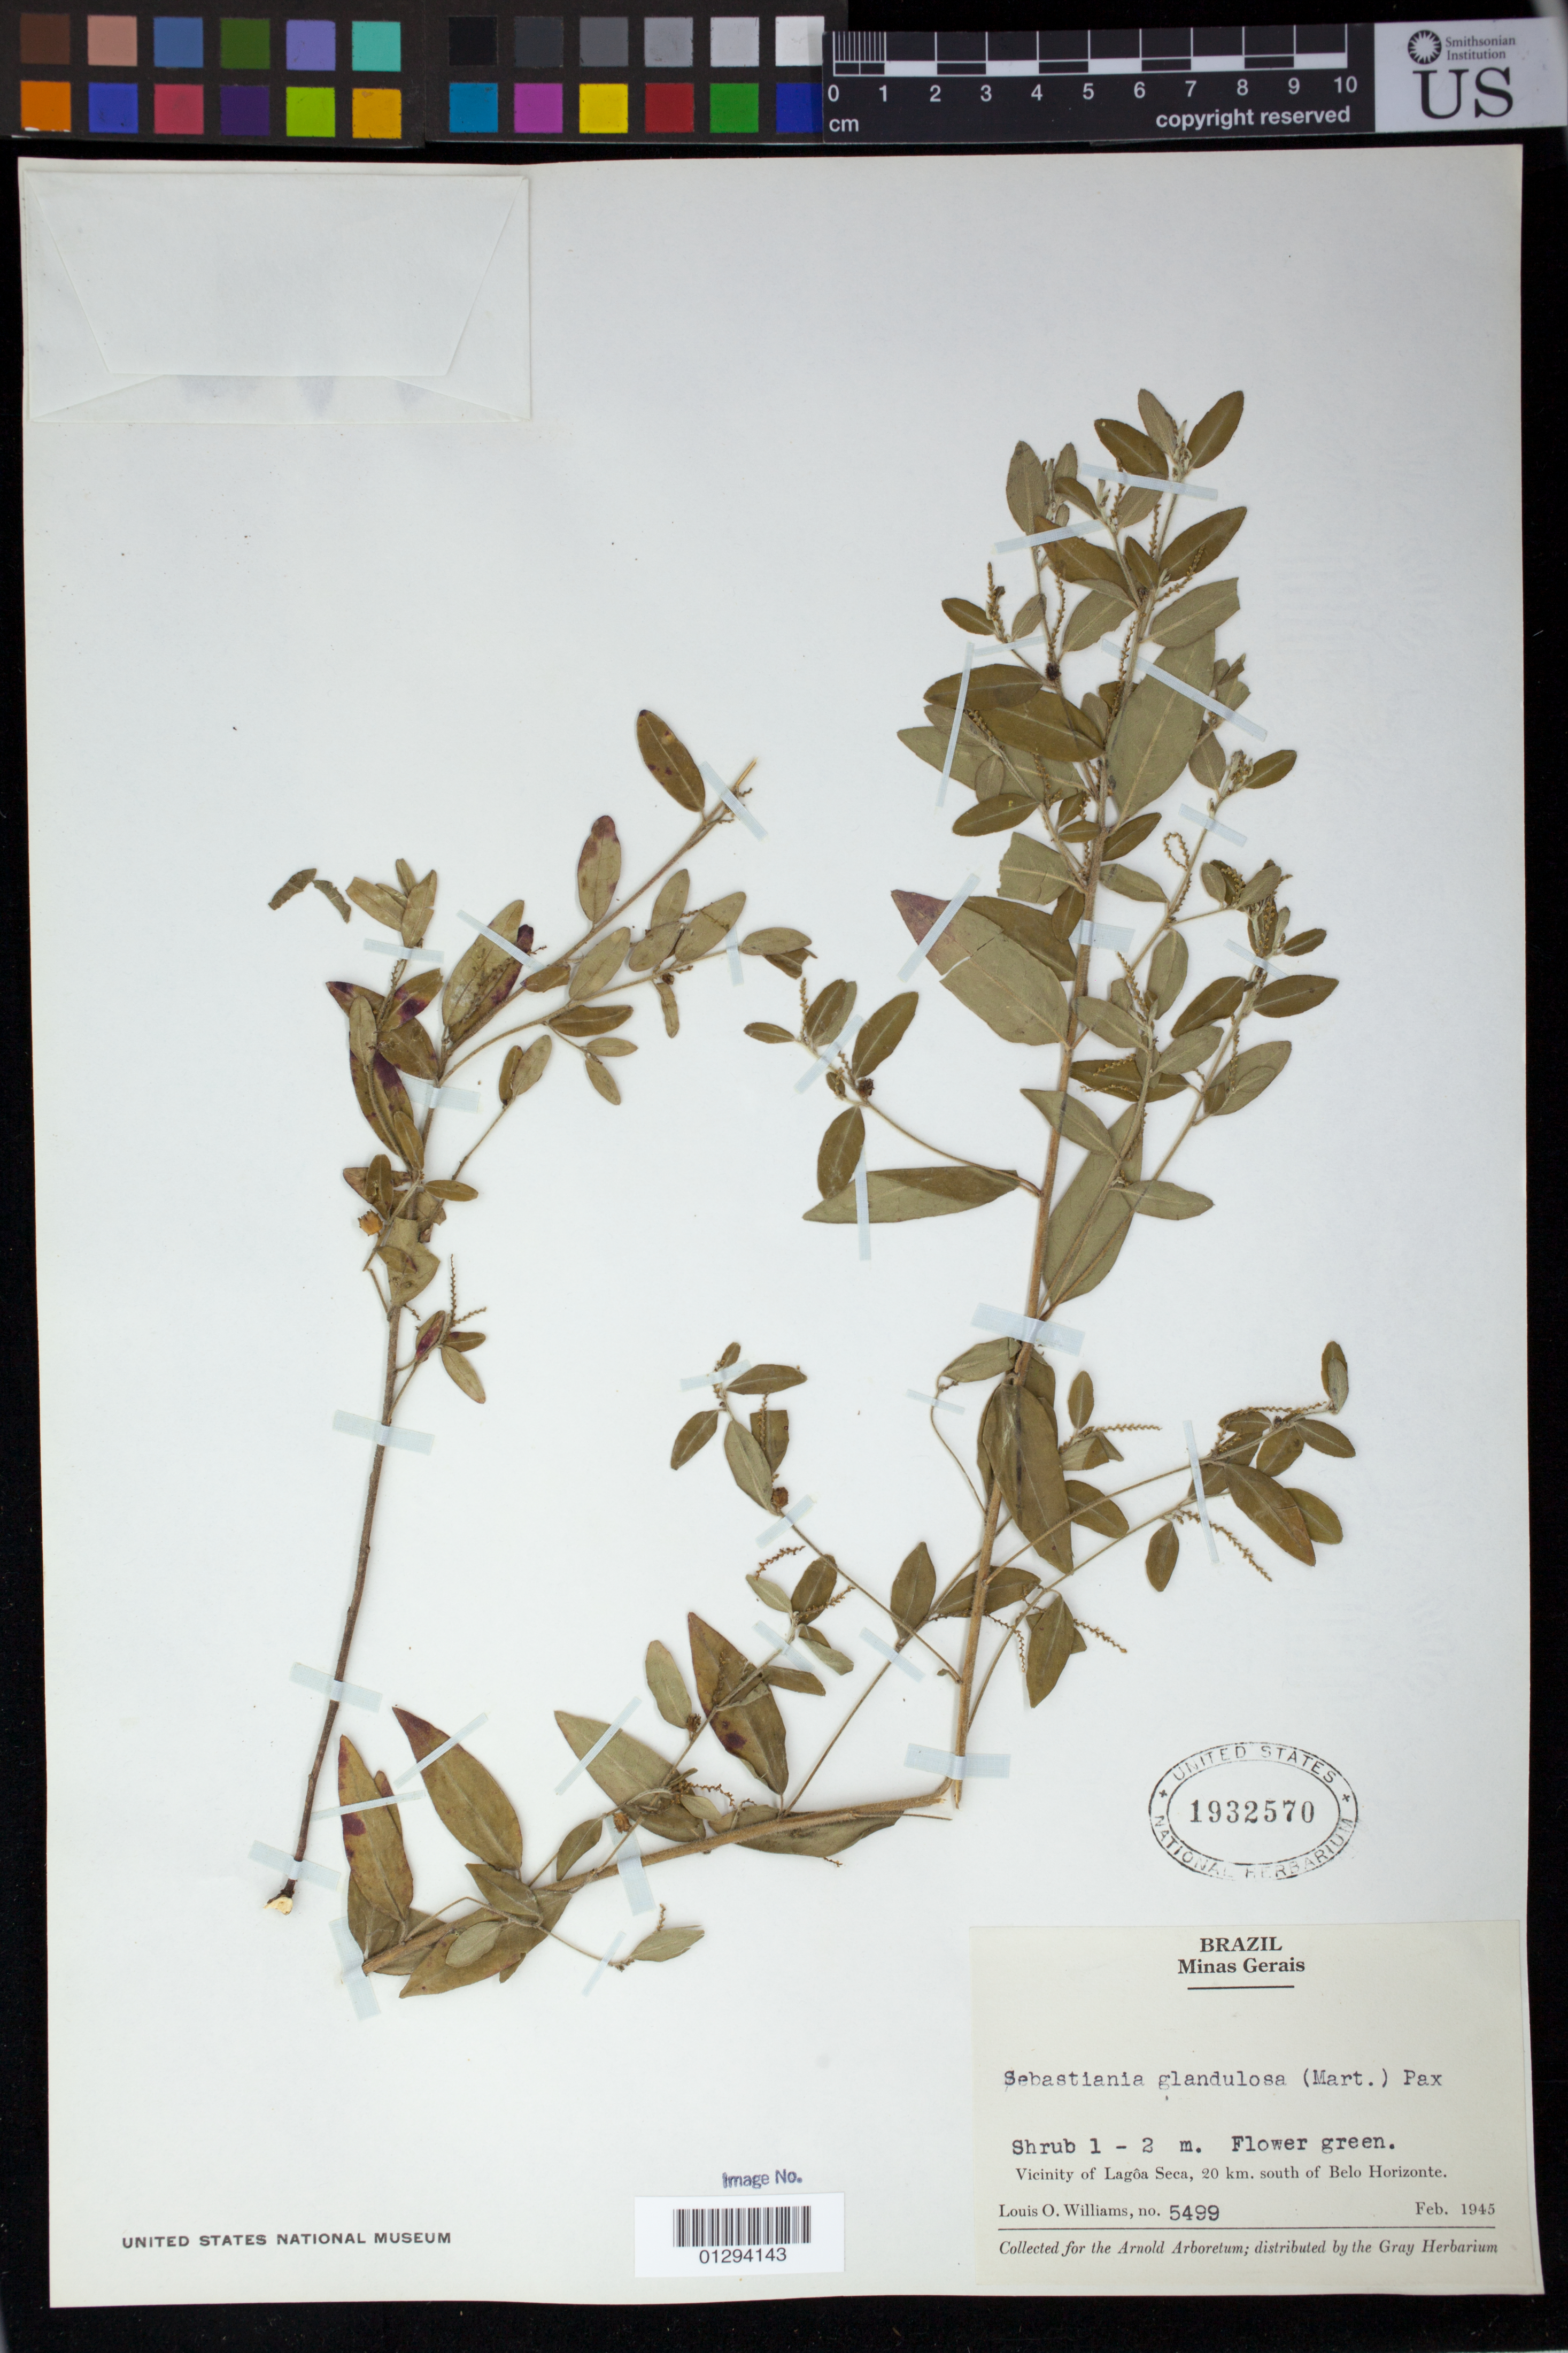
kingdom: Plantae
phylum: Tracheophyta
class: Magnoliopsida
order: Malpighiales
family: Euphorbiaceae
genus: Senefeldera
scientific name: Senefeldera glandulosa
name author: (Sw.) Müll. Arg.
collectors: L. O. Williams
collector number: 5499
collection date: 1945-02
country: Brazil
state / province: Minas Gerais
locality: Vicinity of Lagoa Seca [Lagoa Seca], 20 km. south of Belo Horizonte.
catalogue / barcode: US 1932570